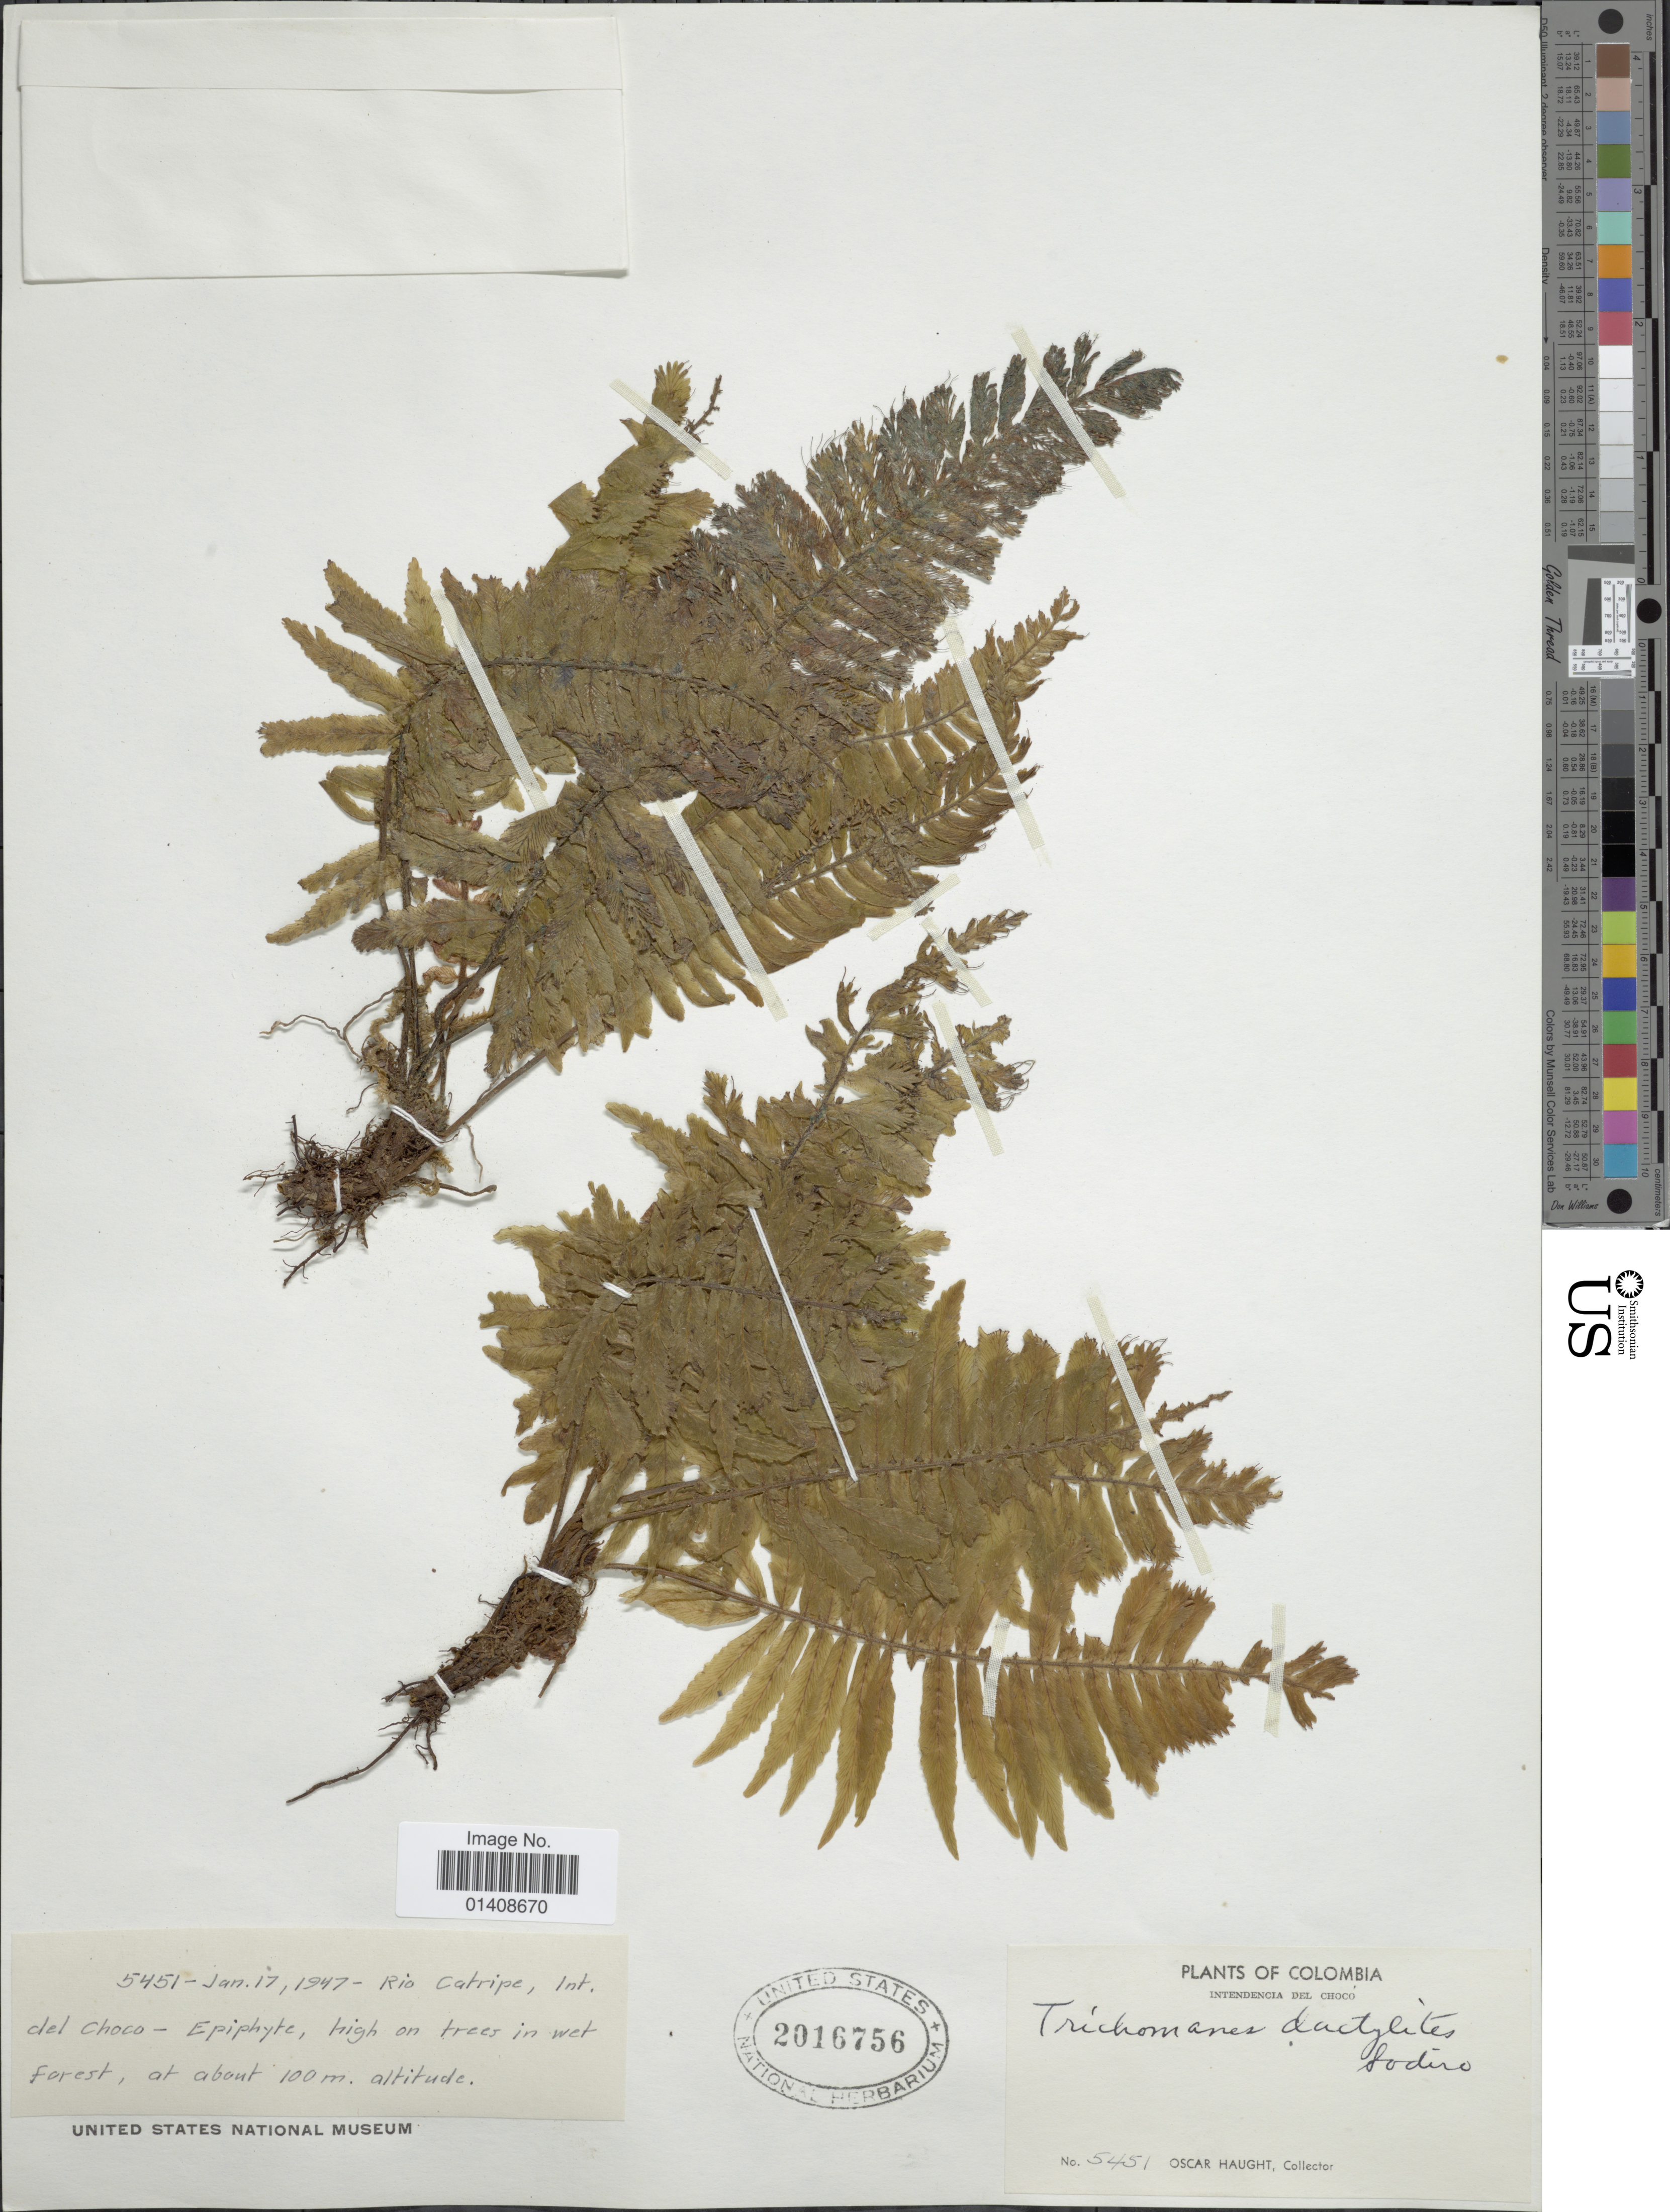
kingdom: Plantae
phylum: Tracheophyta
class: Polypodiopsida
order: Hymenophyllales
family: Hymenophyllaceae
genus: Trichomanes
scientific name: Trichomanes dactylites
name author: Sodiro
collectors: O. L. Haught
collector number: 5451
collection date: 1947-01-17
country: Colombia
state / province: Chocó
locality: Intendencia del Choco, Rio Catripe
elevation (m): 100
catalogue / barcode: US 2016756